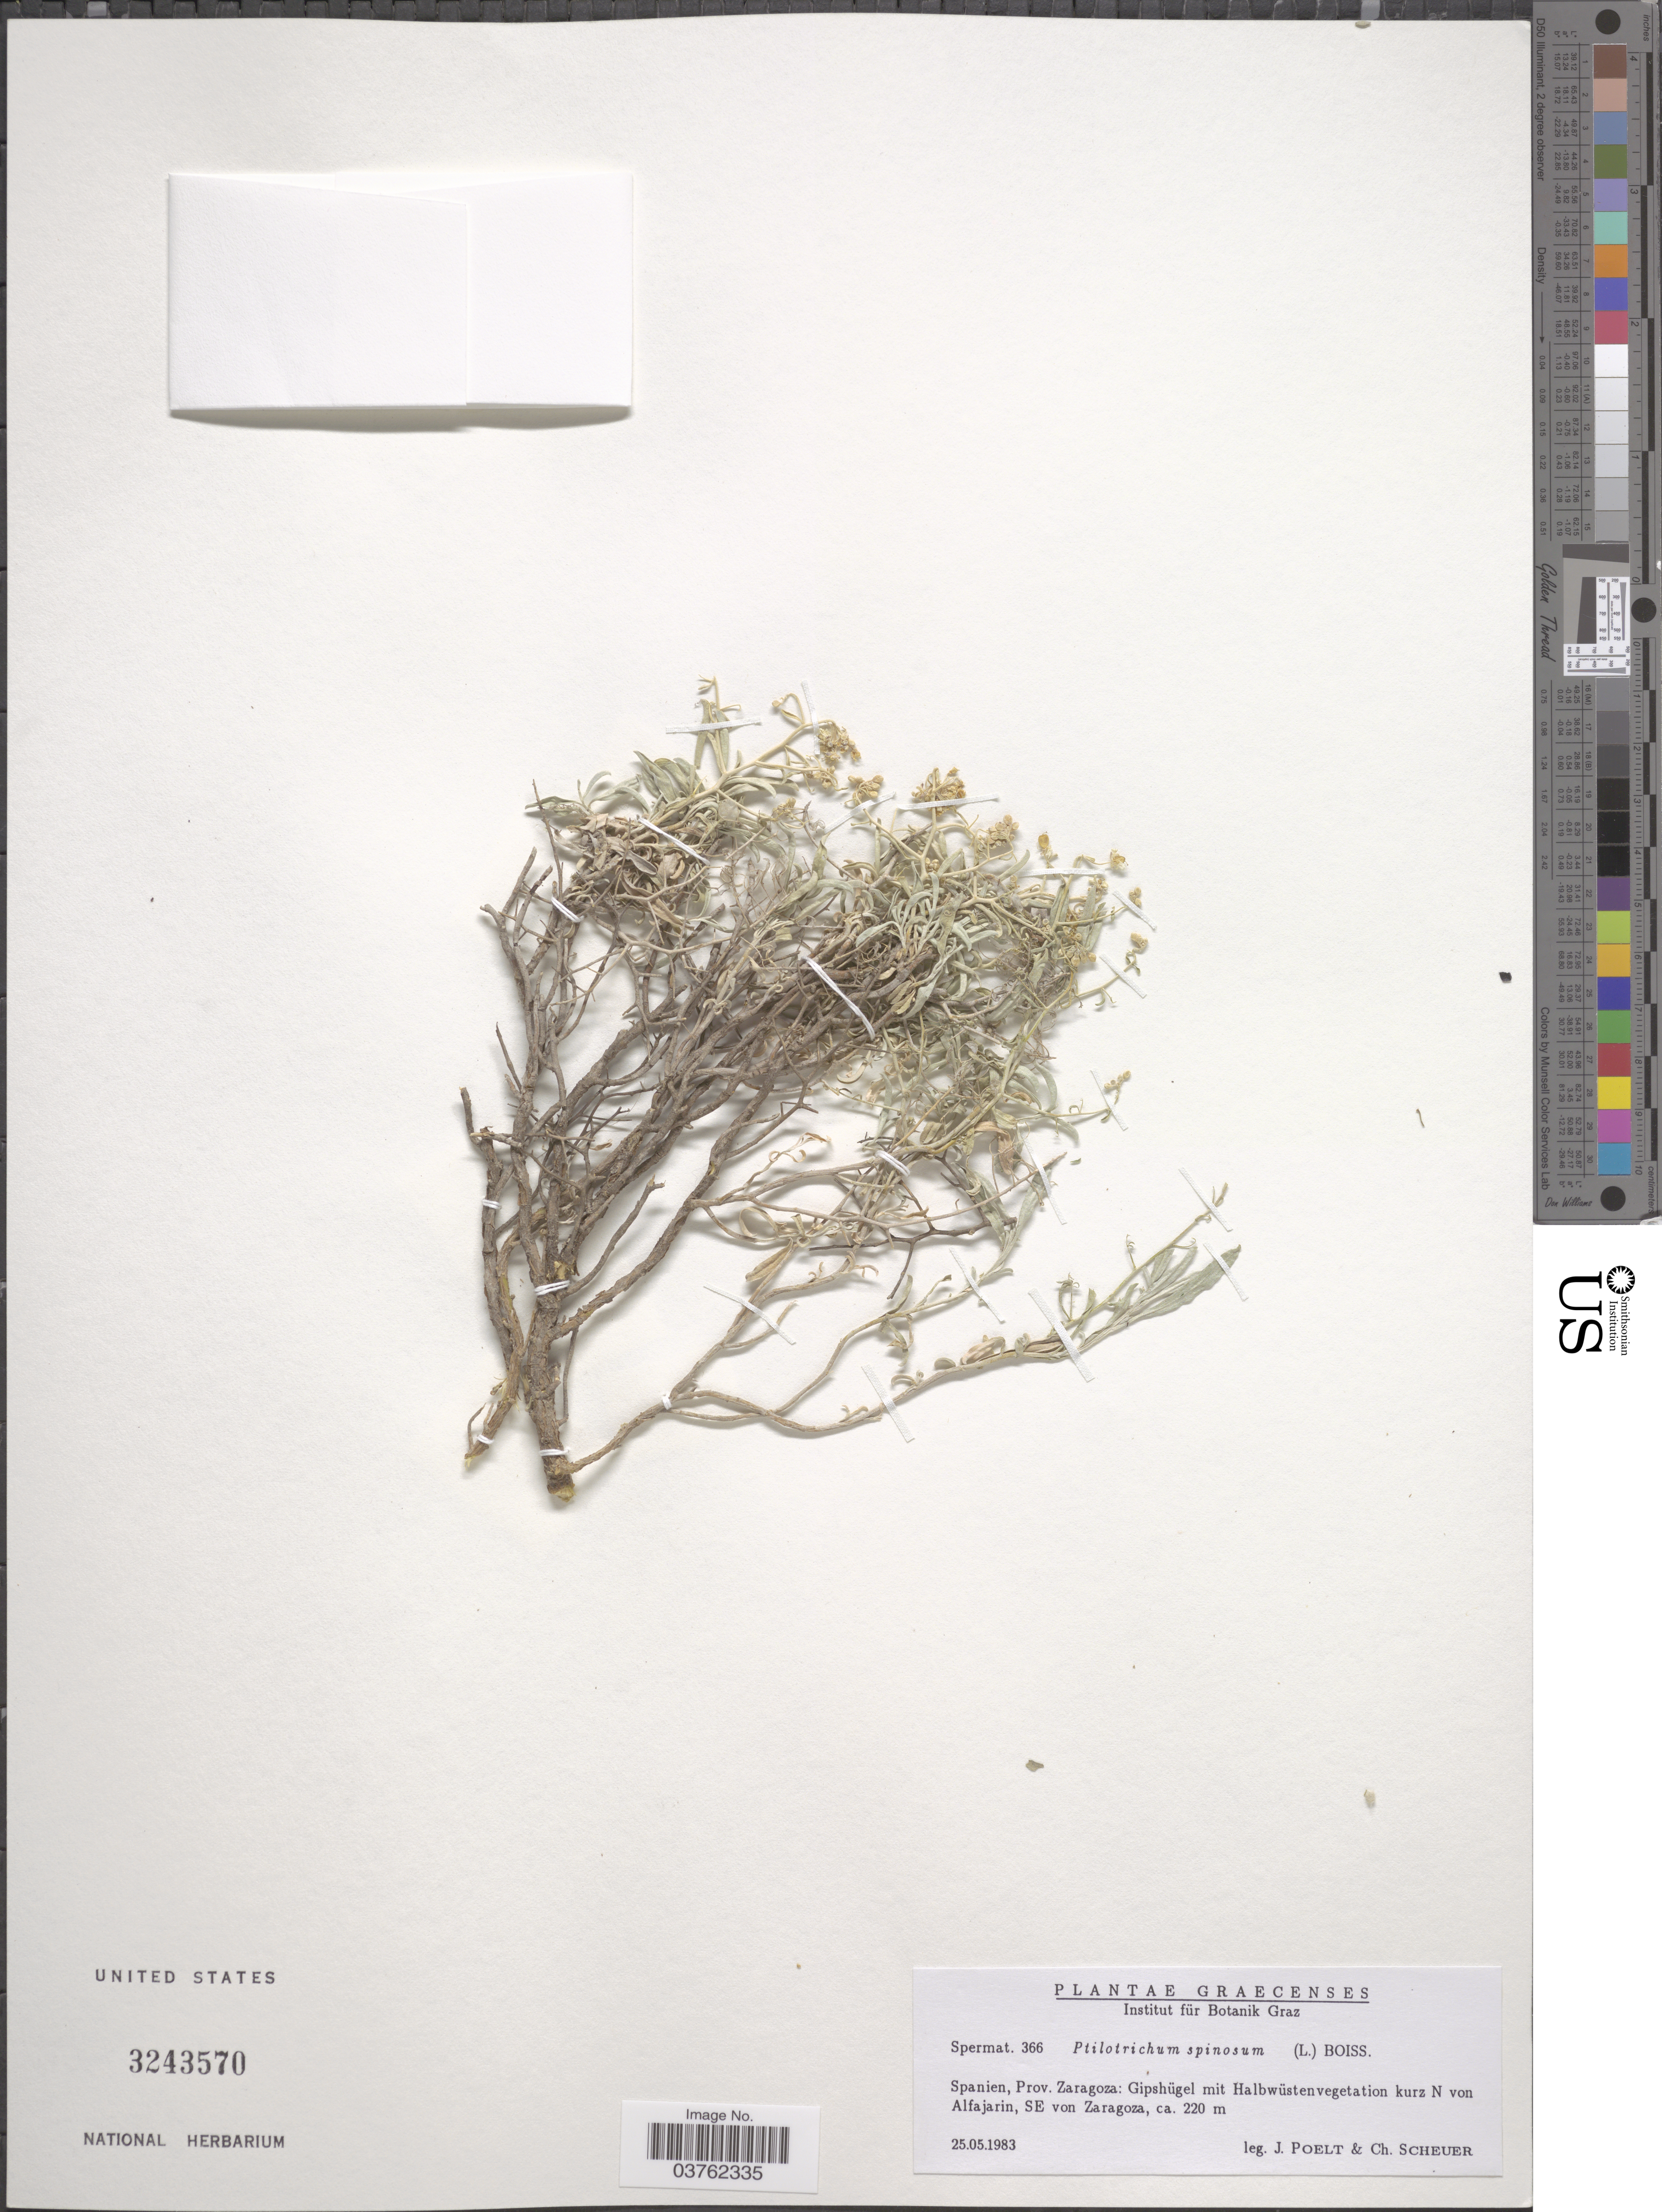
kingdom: Plantae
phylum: Tracheophyta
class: Magnoliopsida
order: Brassicales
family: Brassicaceae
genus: Ptilotrichum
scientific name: Ptilotrichum spinosum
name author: Boiss.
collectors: J. Poelt & C. Scheuer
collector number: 366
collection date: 1983-05-25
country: Spain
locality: Spanien, Prov. Zaragoza: Gipshügel mit Halbwüstenvegetation kurz N von Alfajarin, SE von Zaragoza.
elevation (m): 220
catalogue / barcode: US 3243570